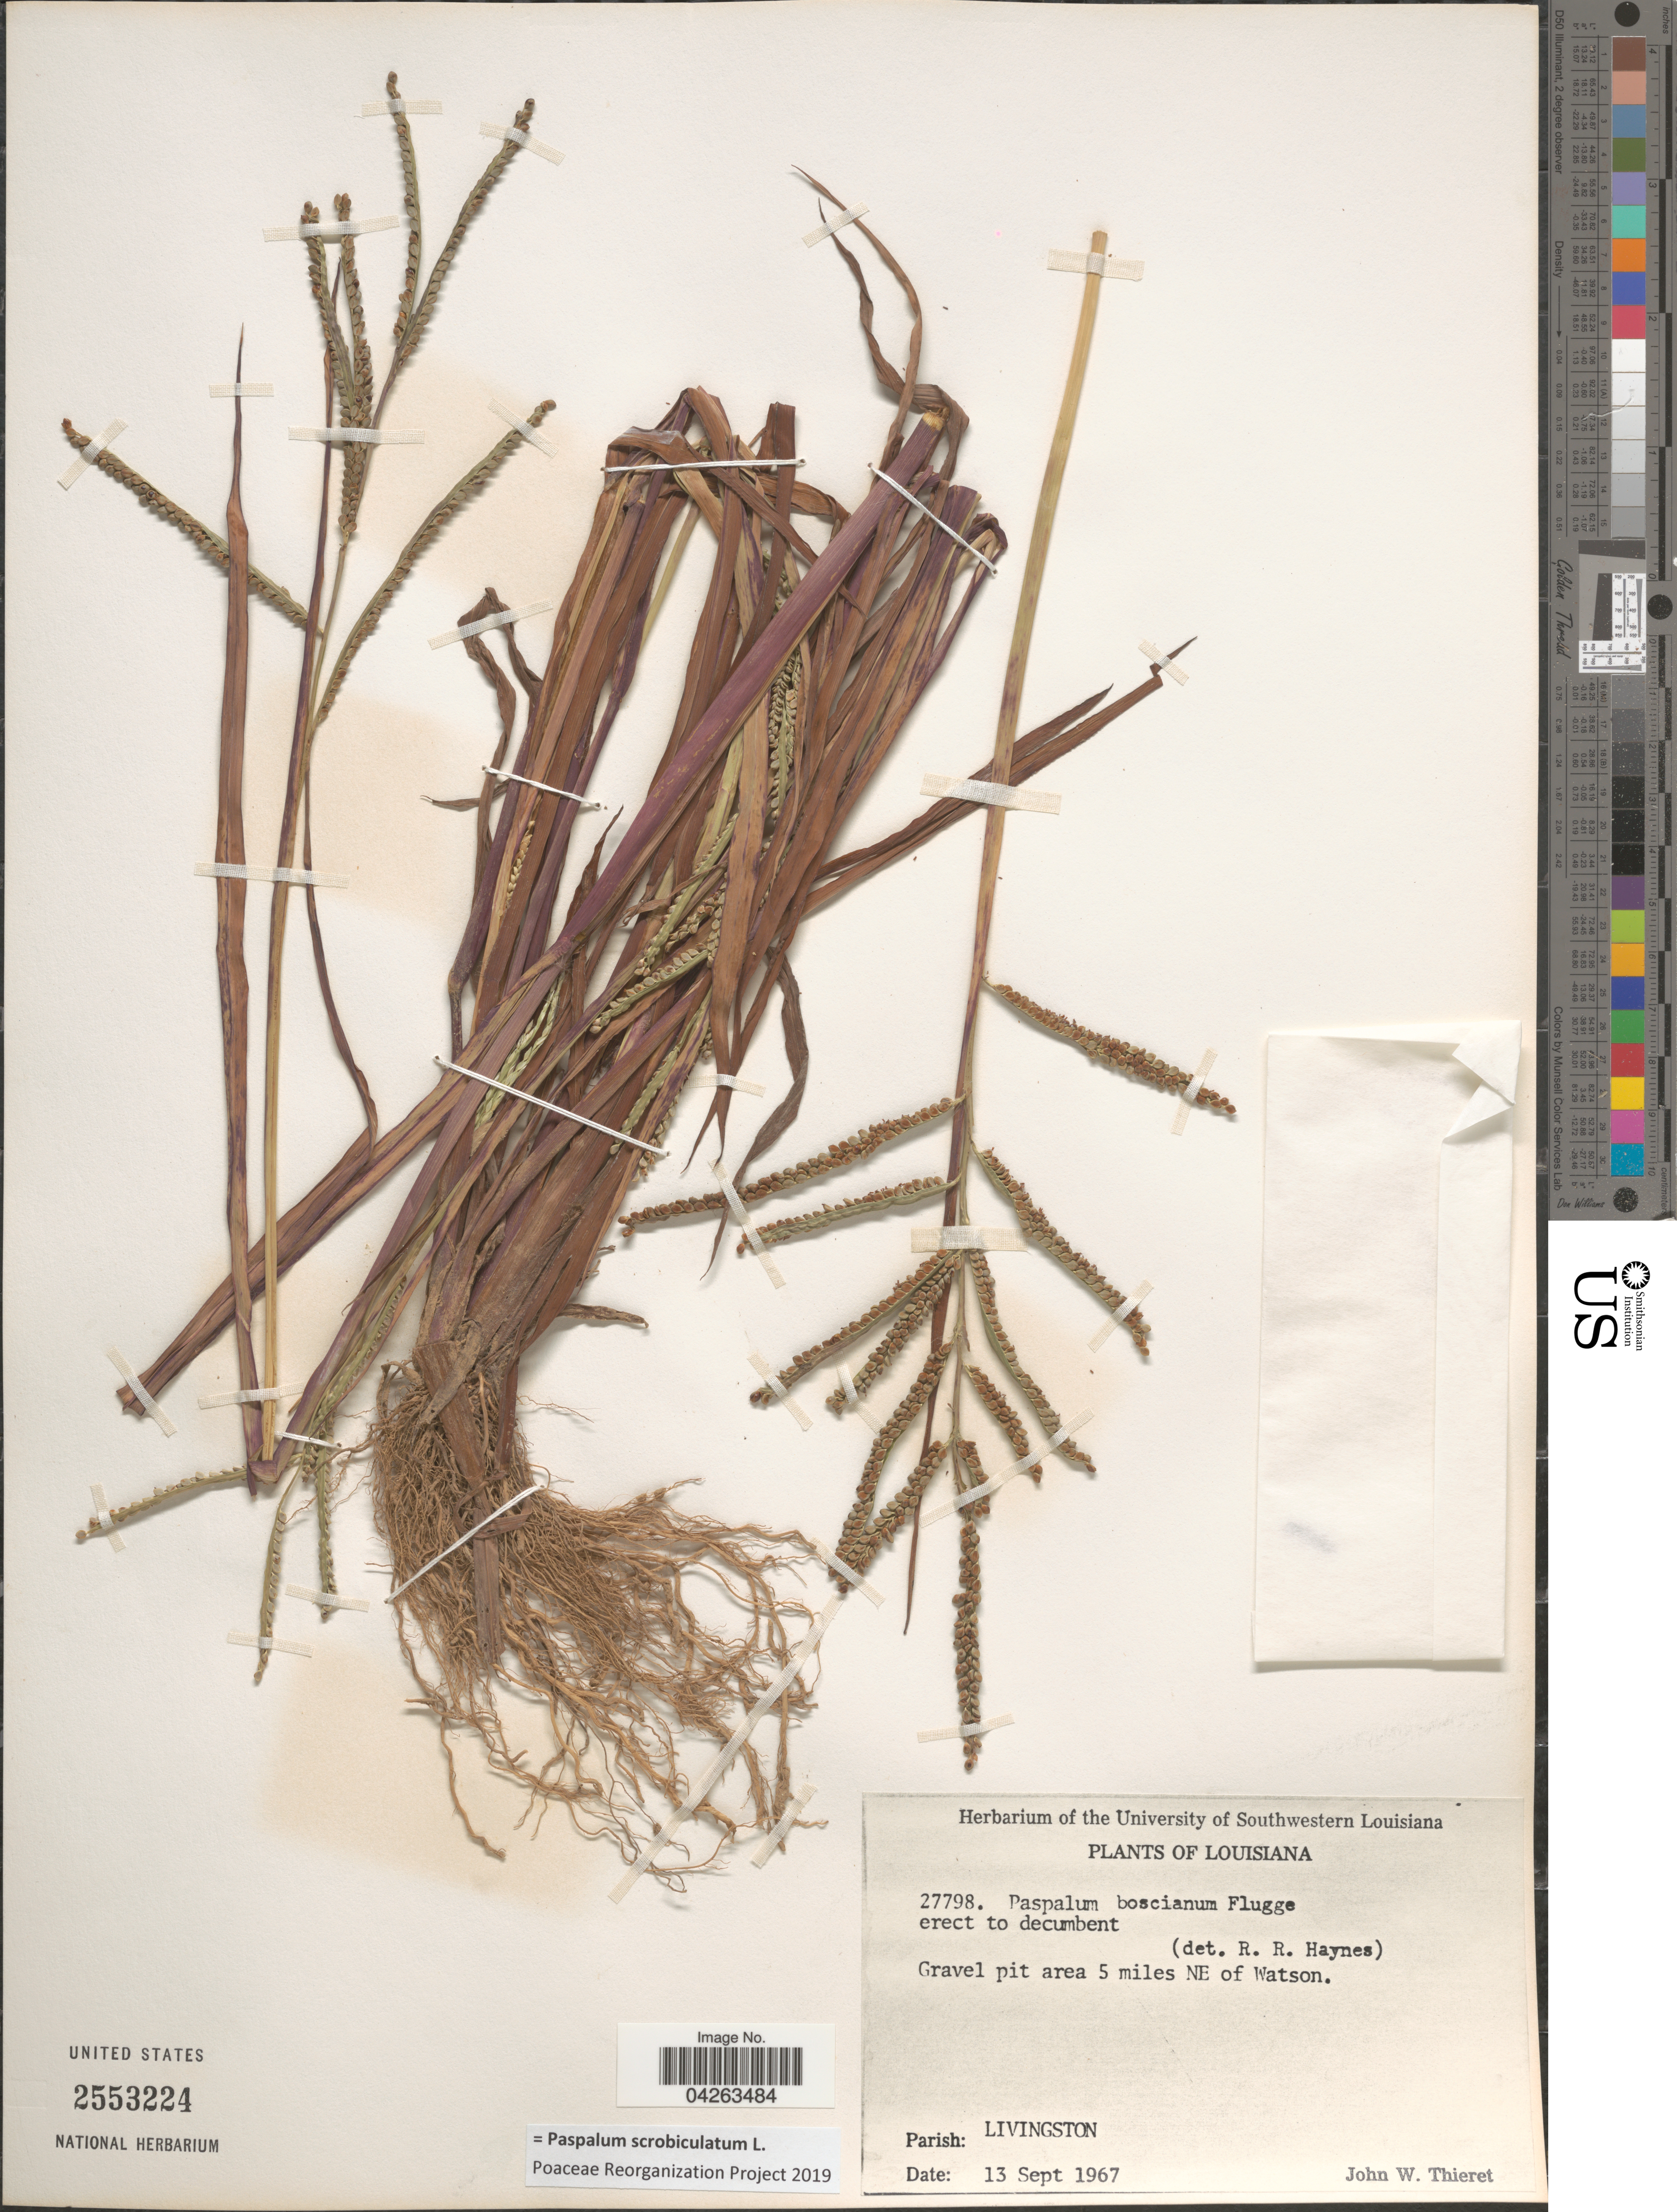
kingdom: Plantae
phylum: Tracheophyta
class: Liliopsida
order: Poales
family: Poaceae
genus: Paspalum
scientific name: Paspalum scrobiculatum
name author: L.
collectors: J. W. Thieret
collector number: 27798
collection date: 1967-09-13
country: United States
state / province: Louisiana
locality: Gravel pit area 5 miles NE of Watson. Parish: Livingston.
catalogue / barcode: US 2553224